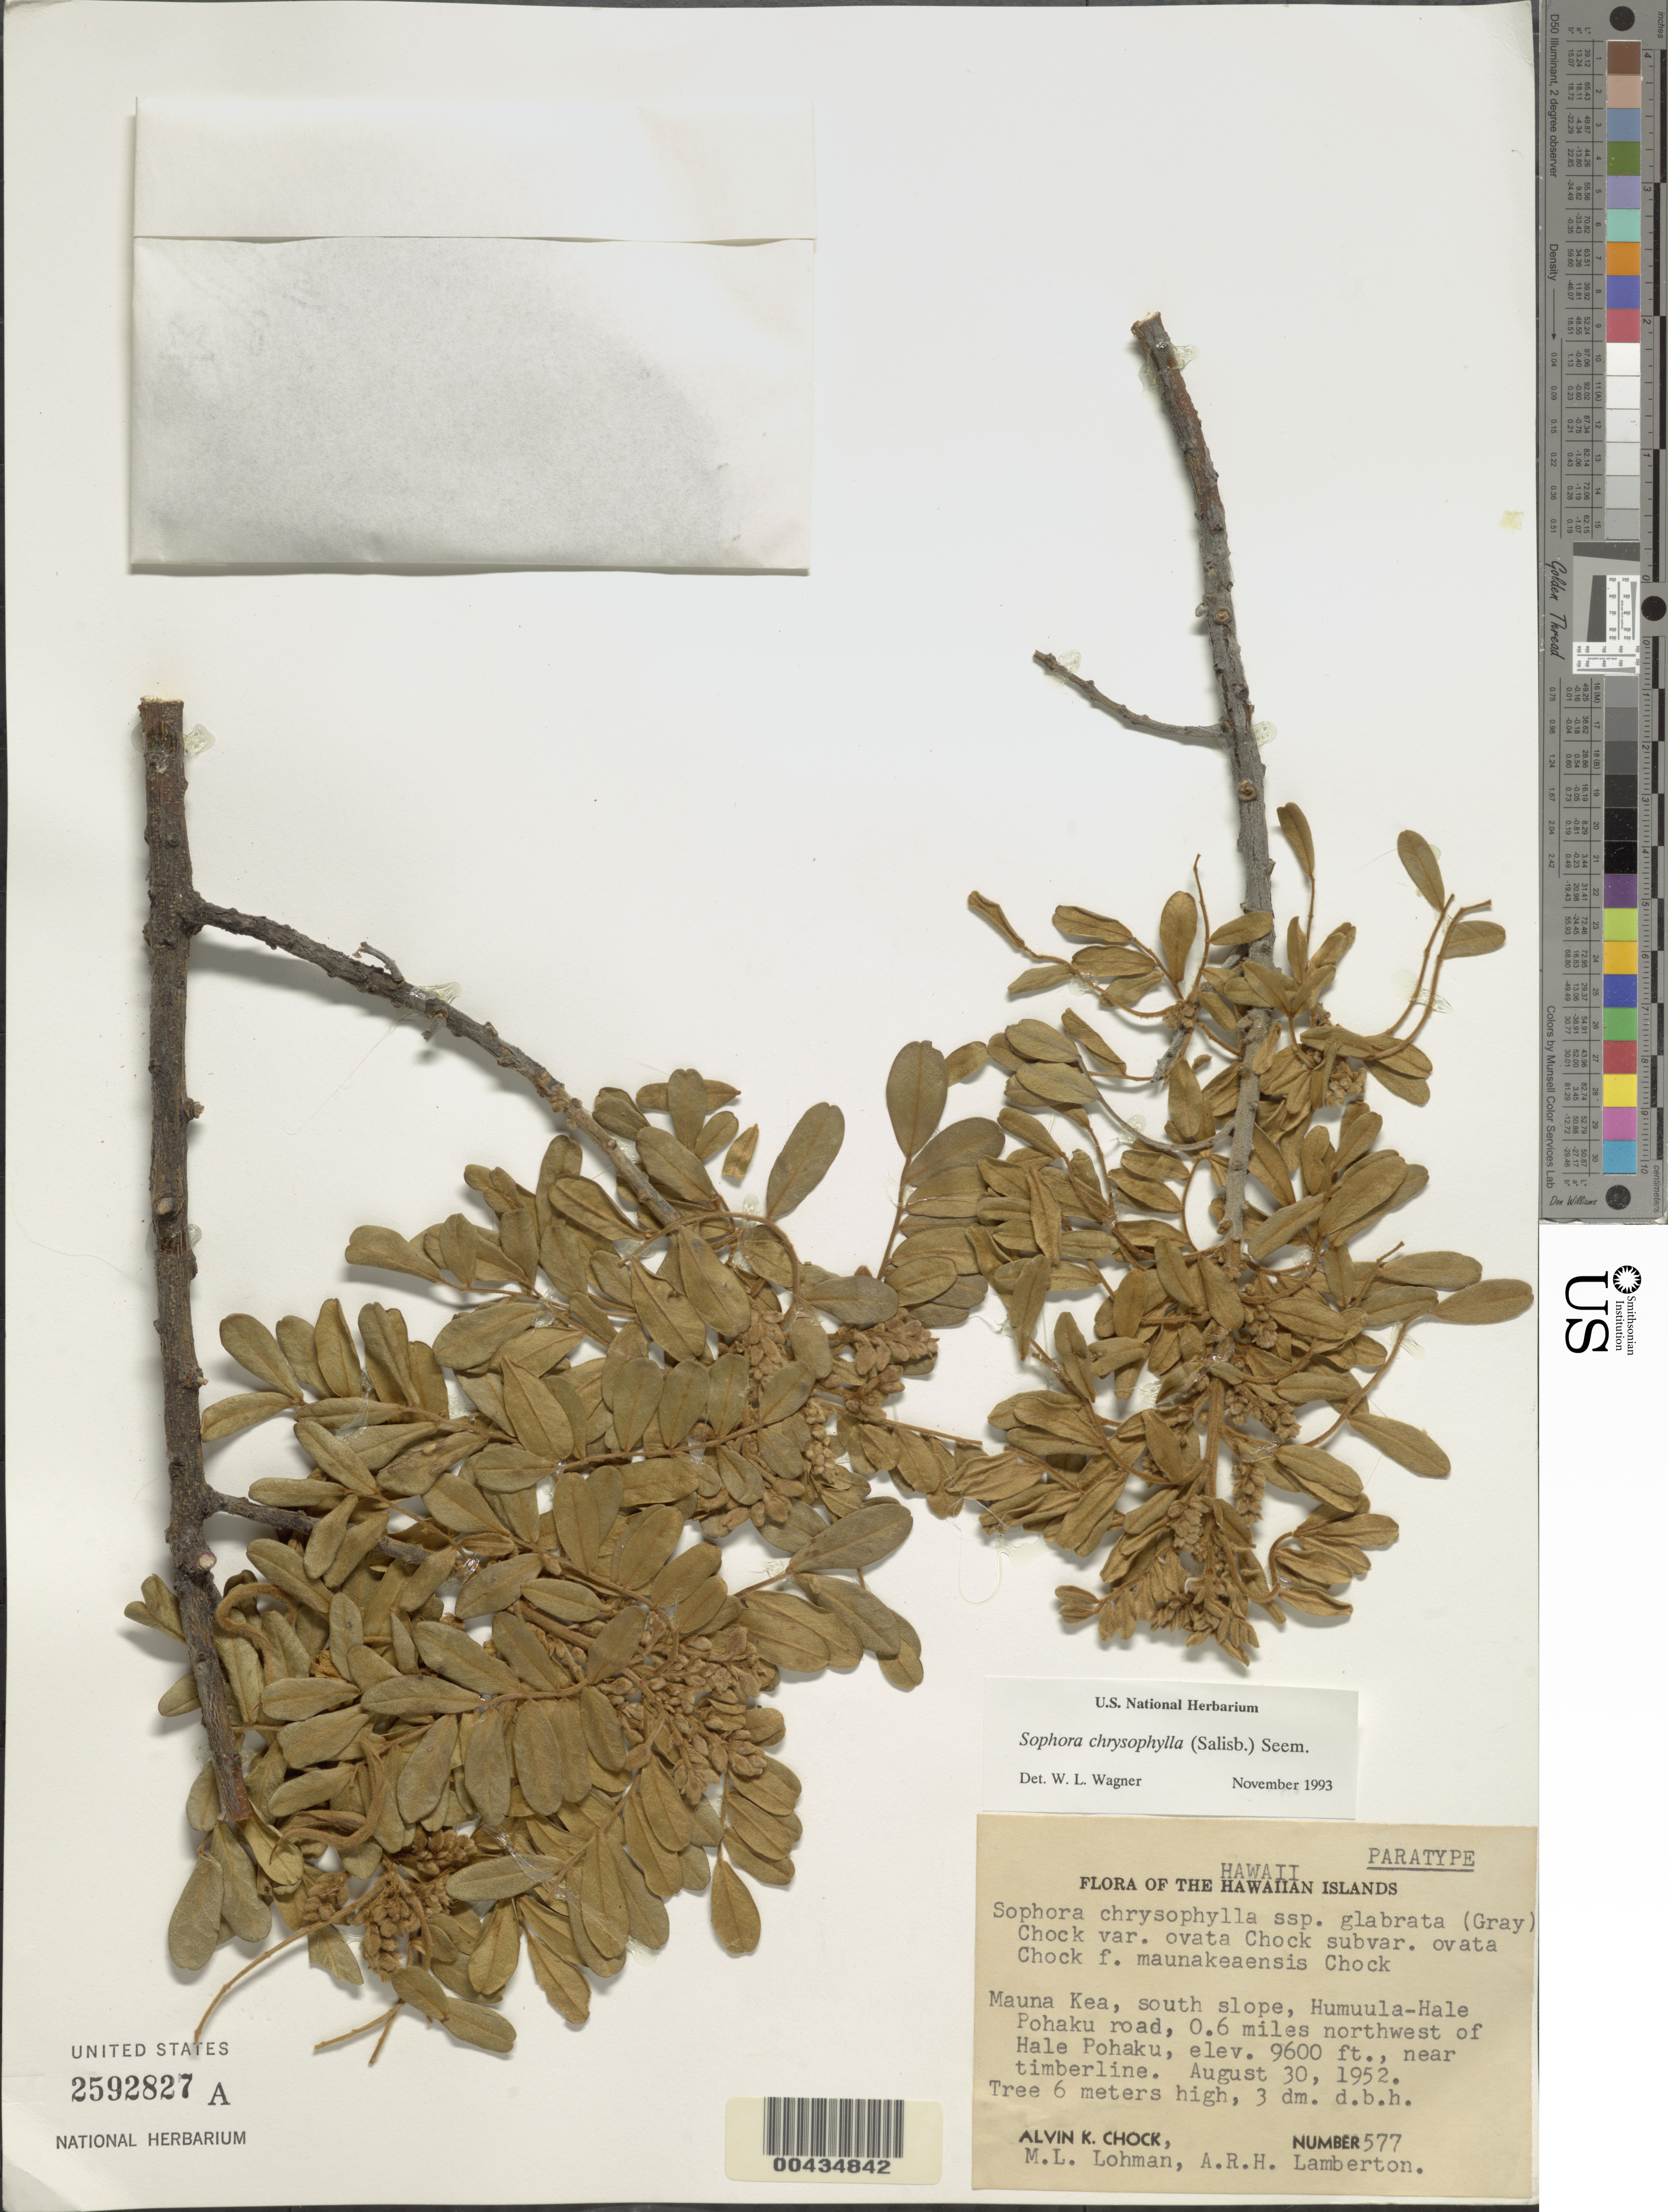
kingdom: Plantae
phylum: Tracheophyta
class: Magnoliopsida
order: Fabales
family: Fabaceae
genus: Sophora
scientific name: Sophora chrysophylla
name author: (Salisb.) Seem.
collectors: A. Chock, M. Lohman & A. Lamberton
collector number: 577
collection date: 1952-08-30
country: United States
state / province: Hawaii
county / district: Hawaii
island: Hawaii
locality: Mauna Kea, south slope, Humuula-Hale Pohaku road, 0.6 miles northwest of Hale Pohaku, near timberline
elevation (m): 2926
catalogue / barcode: US 2592827A